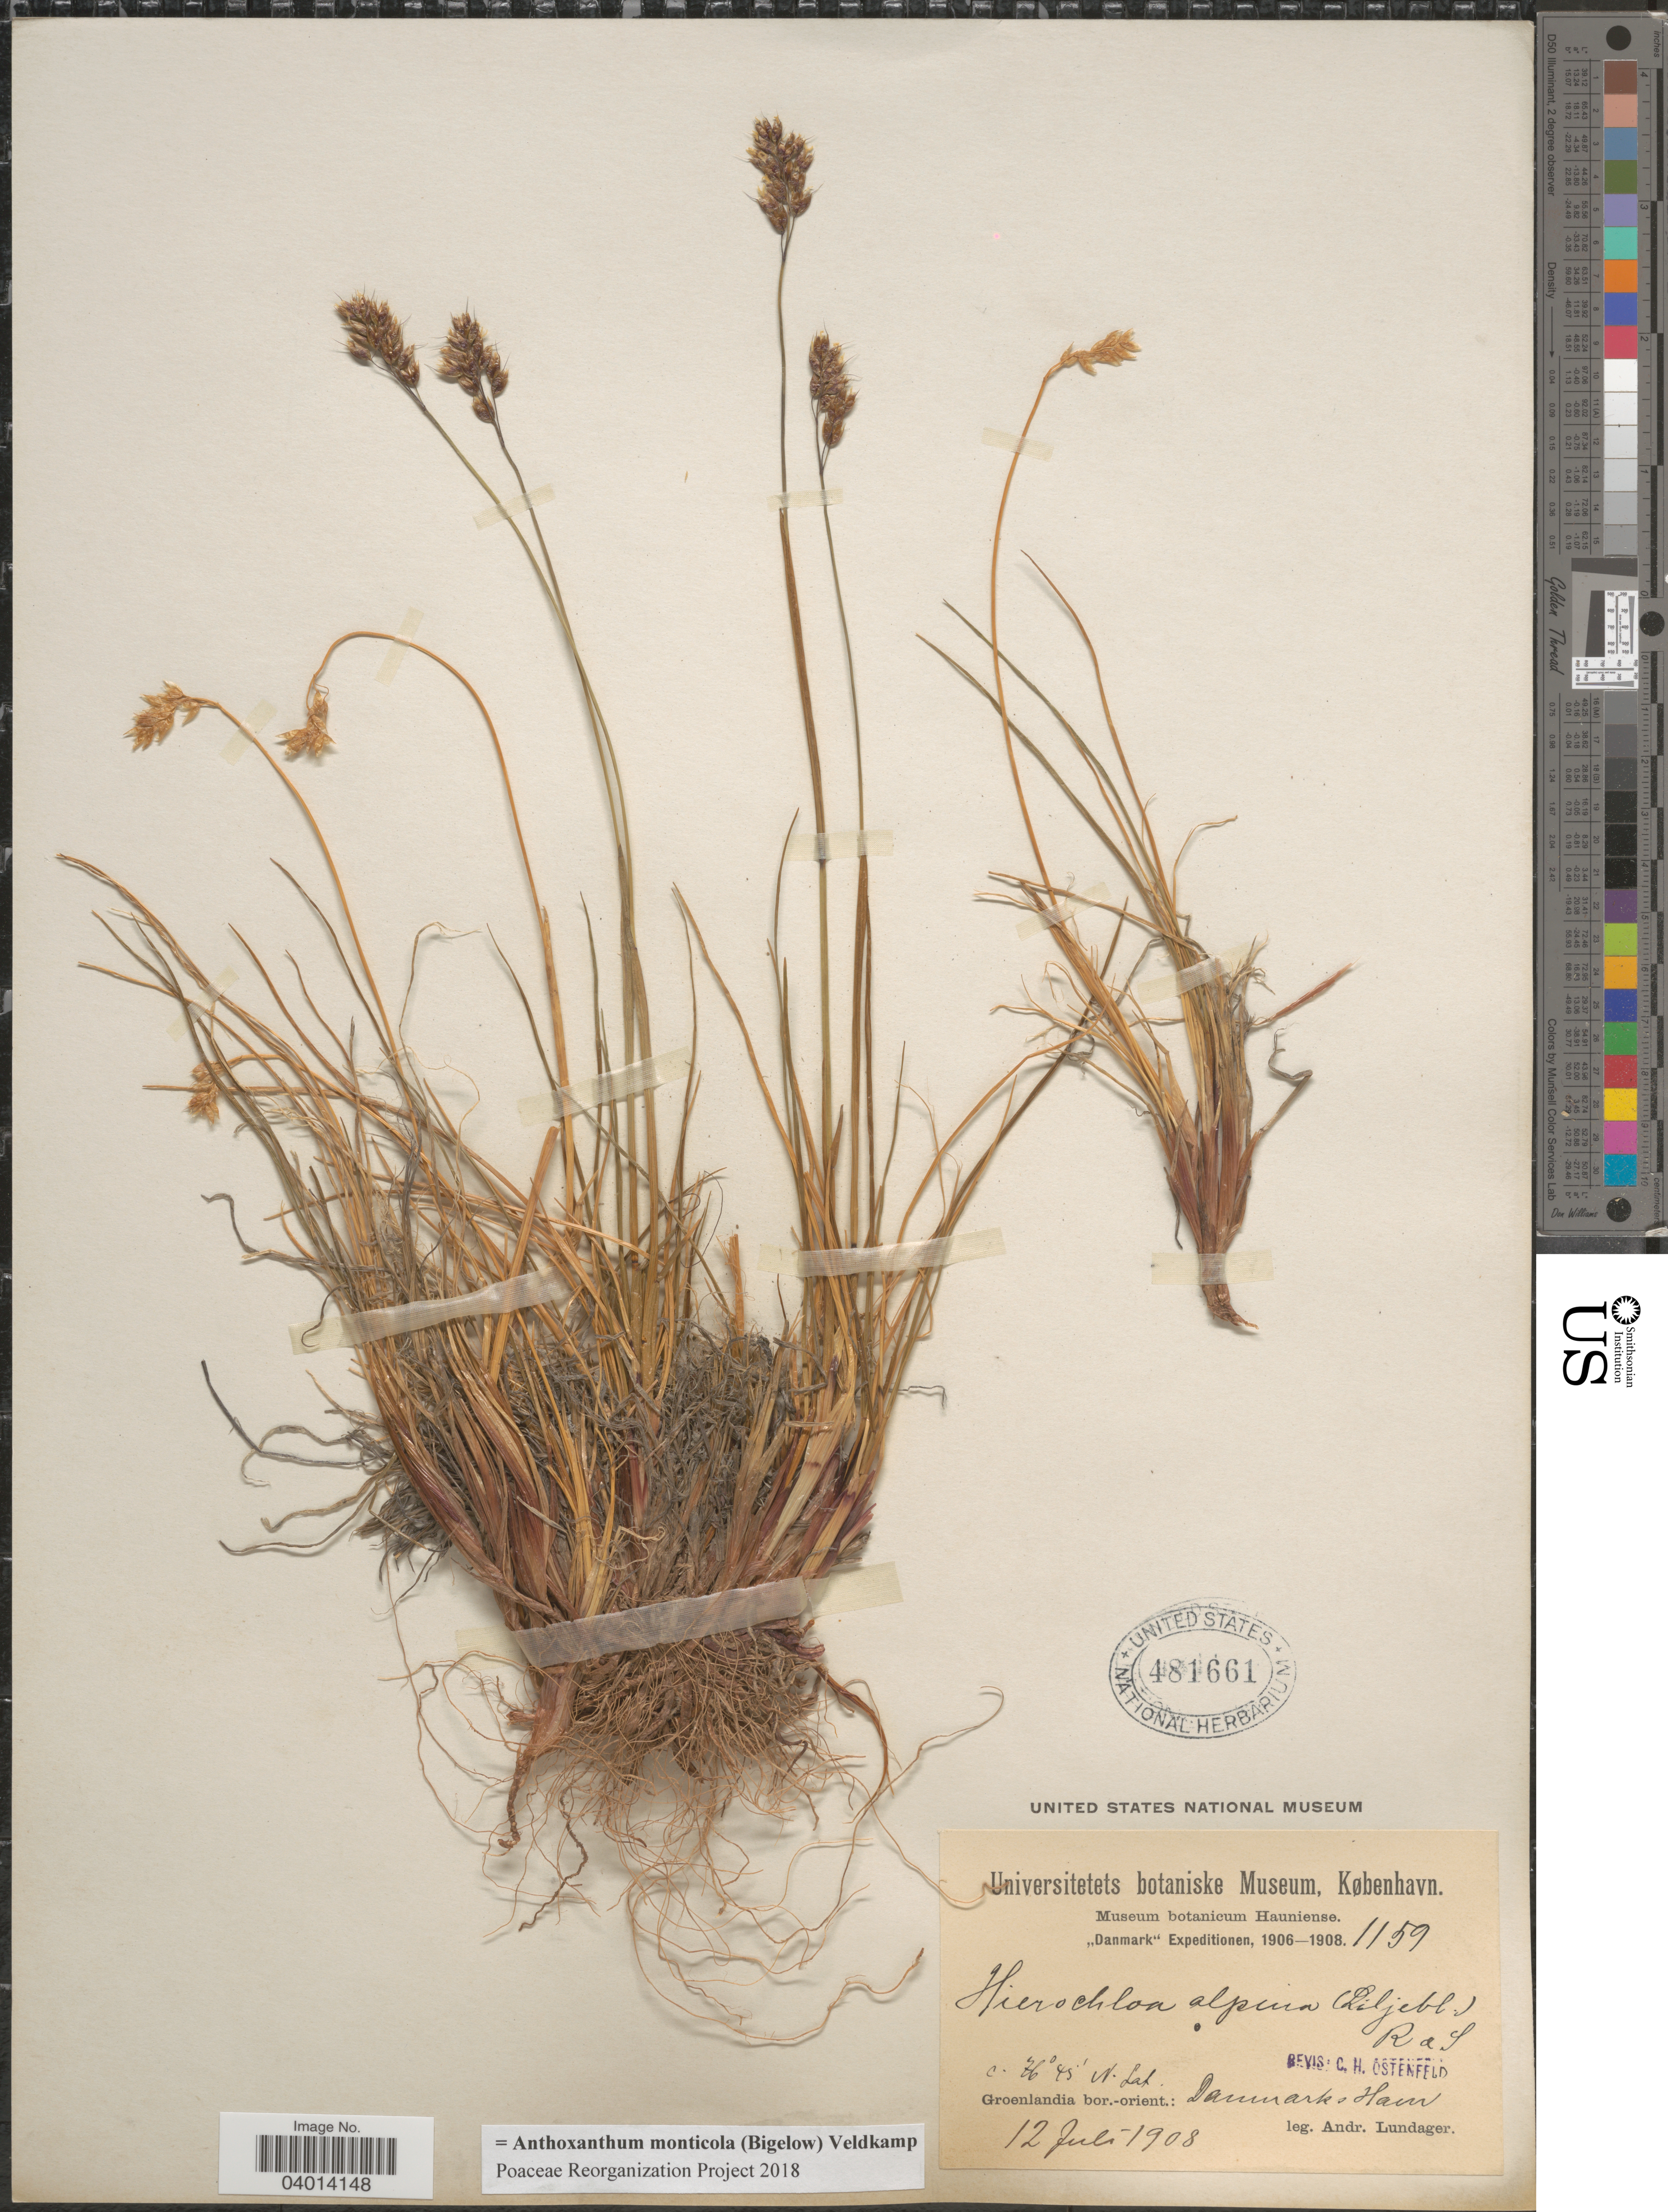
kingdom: Plantae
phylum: Tracheophyta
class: Liliopsida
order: Poales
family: Poaceae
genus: Anthoxanthum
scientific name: Anthoxanthum monticola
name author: (Bigelow) Veldkamp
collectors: A. Lundager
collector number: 1159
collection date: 1908-07-12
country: Greenland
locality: Groenlandia bor.-orient.: Danmarks Havn.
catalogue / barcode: US 481661